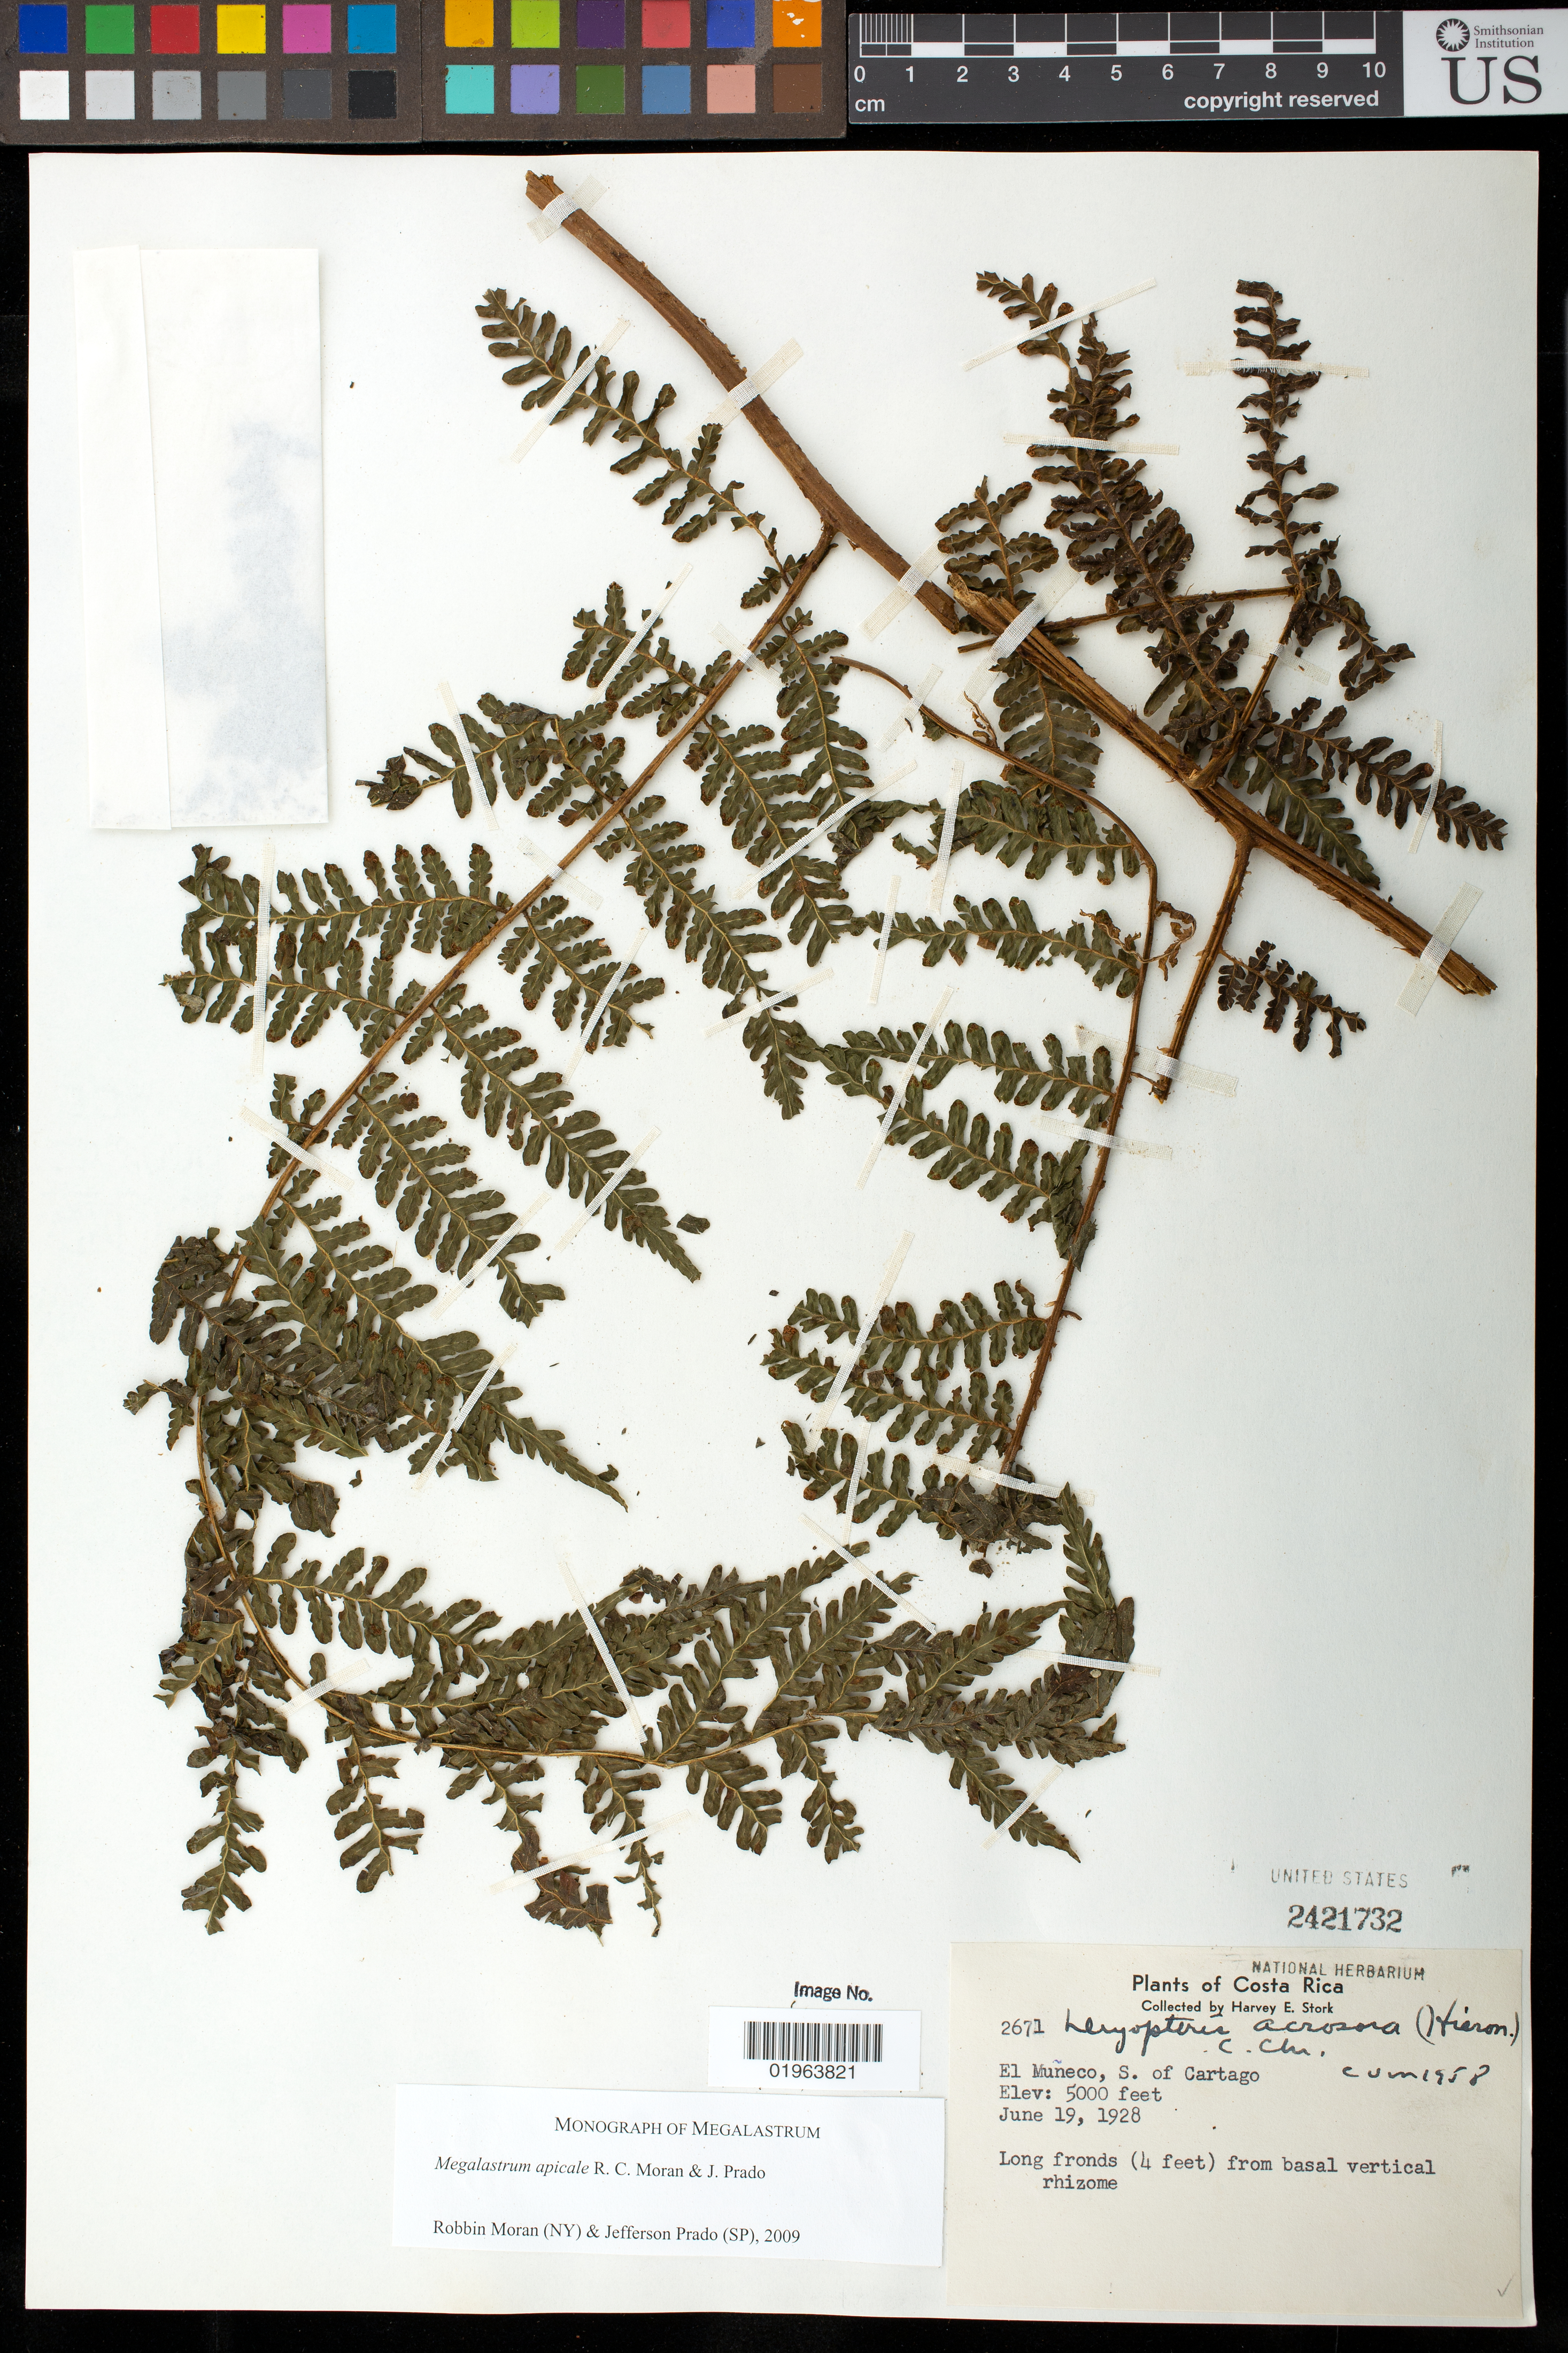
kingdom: Plantae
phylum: Tracheophyta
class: Polypodiopsida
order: Polypodiales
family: Dryopteridaceae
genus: Megalastrum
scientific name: Megalastrum apicale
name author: R.C. Moran & J. Prado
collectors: H. E. Stork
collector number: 2671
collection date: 1928-06-19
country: Costa Rica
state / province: Cartago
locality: El Muneco, S. of Cartago.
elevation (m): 1524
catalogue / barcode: US 2421732